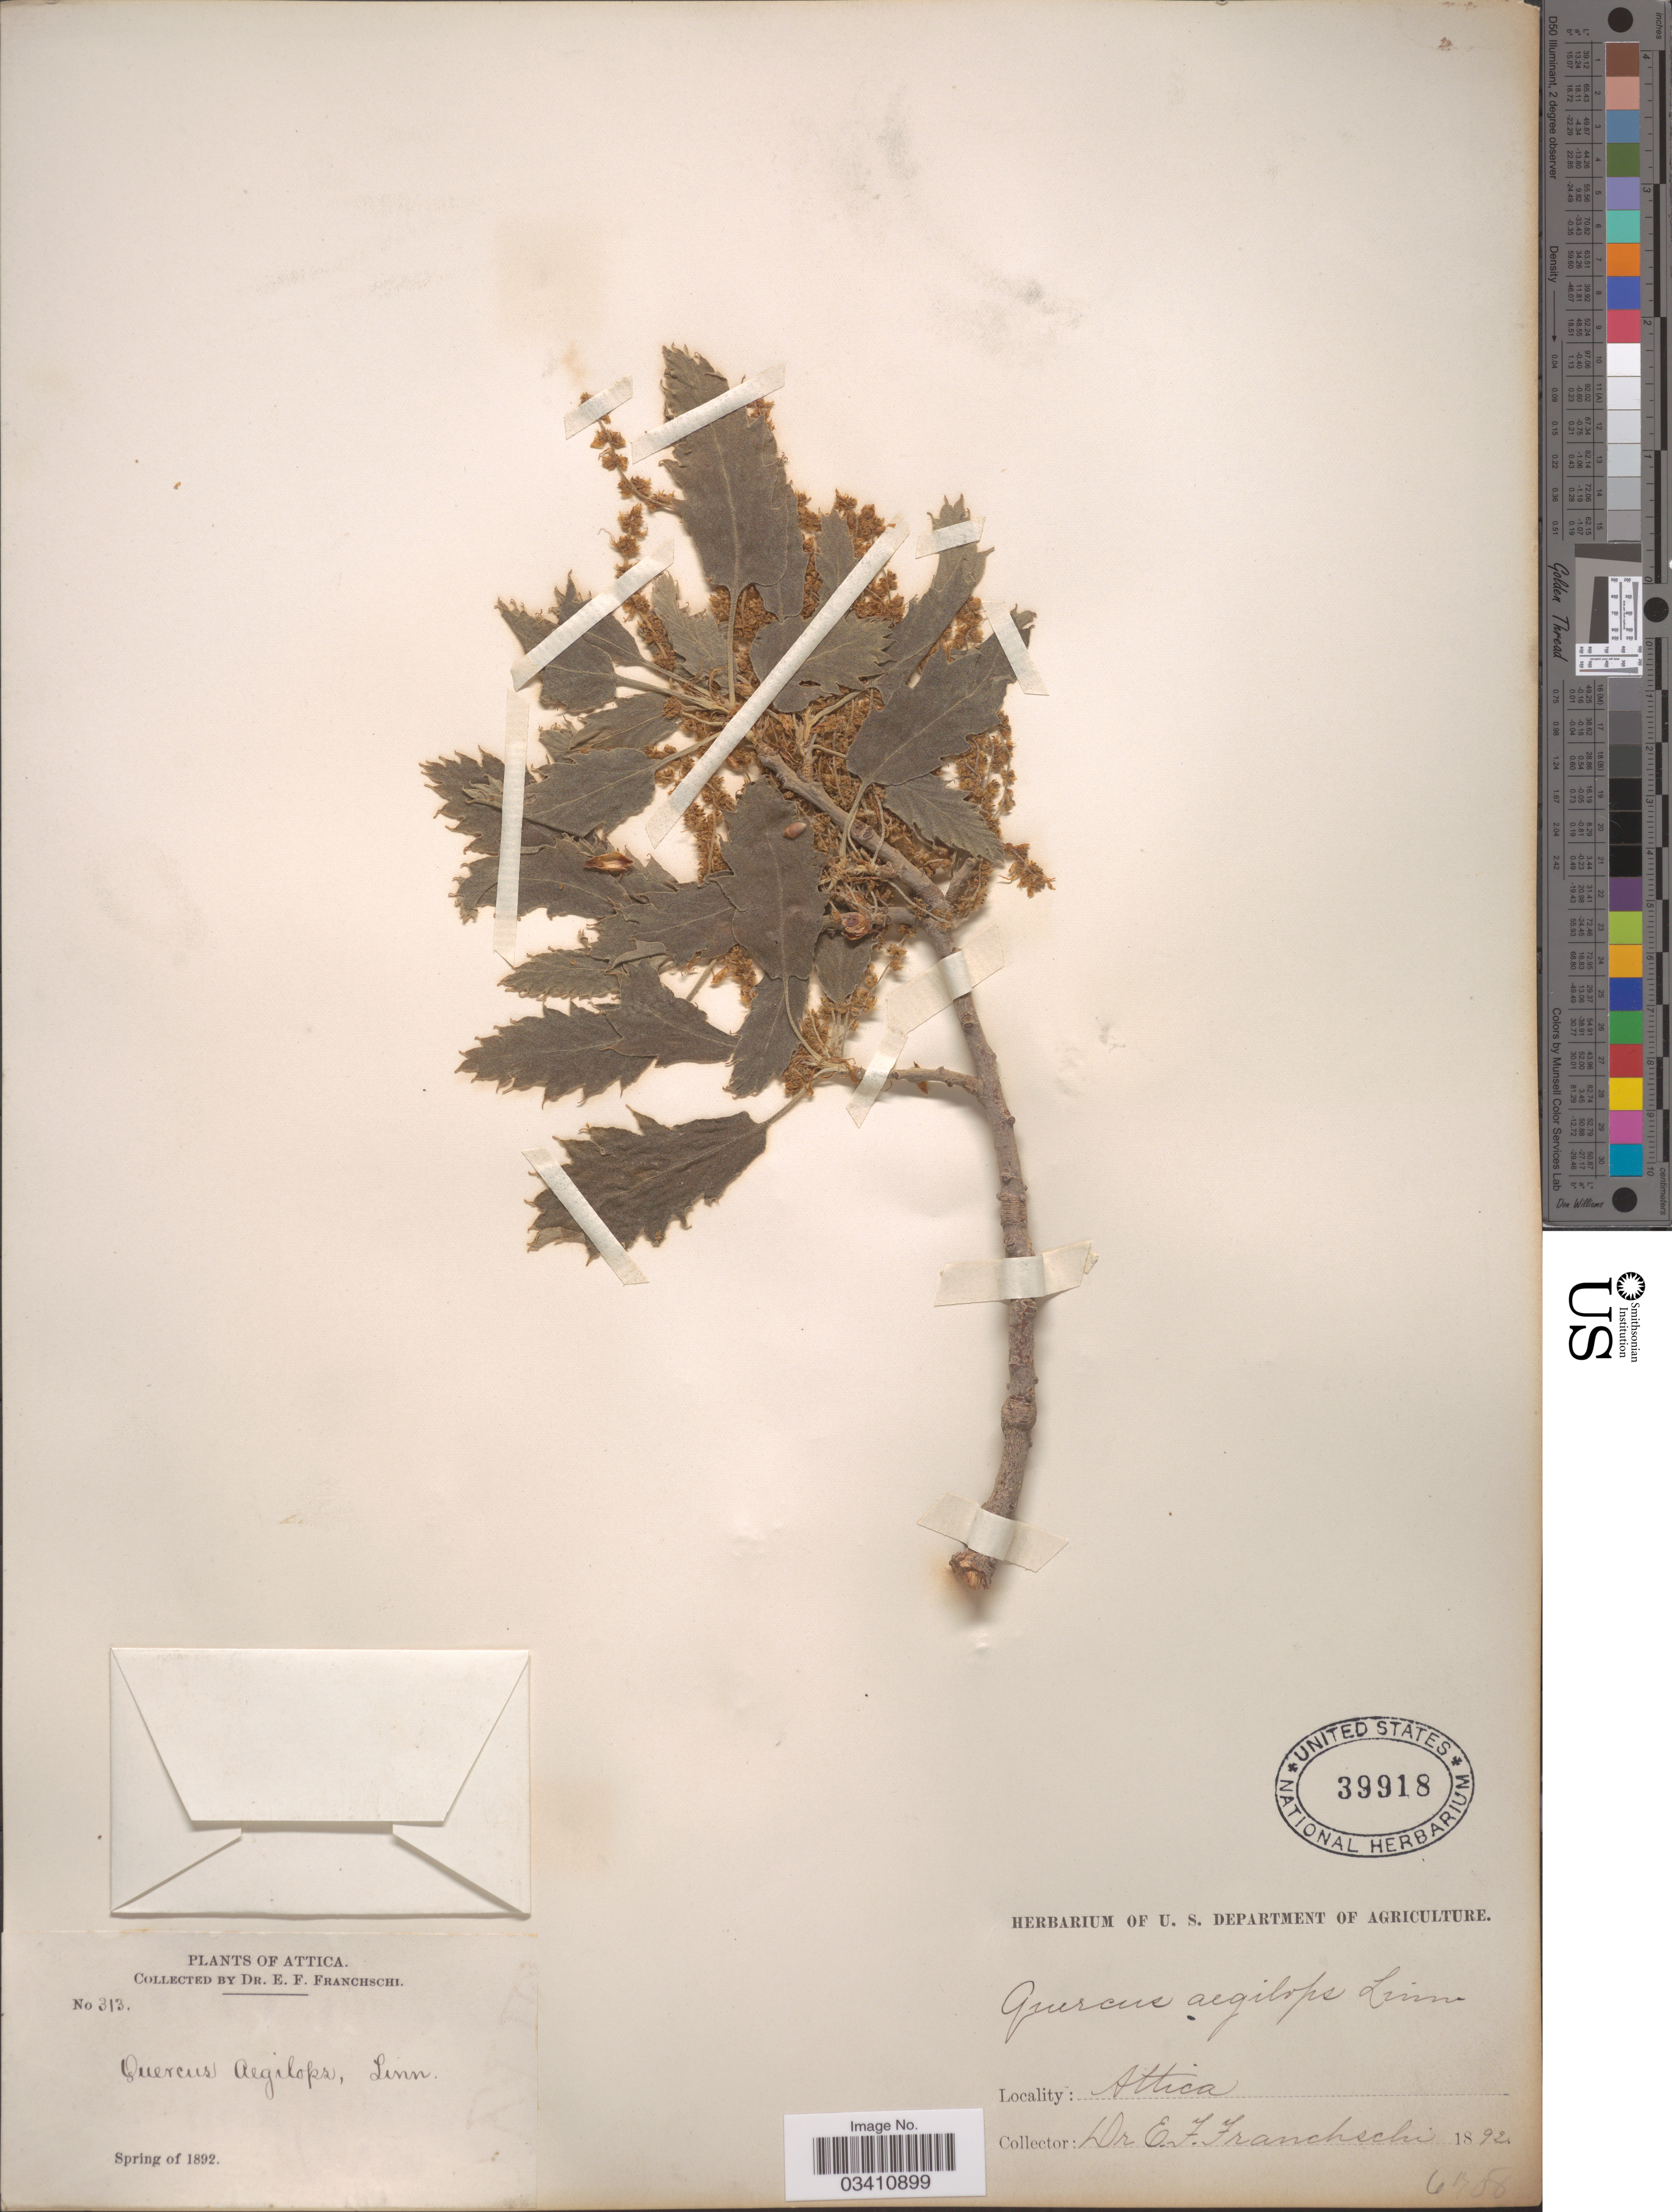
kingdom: Plantae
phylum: Tracheophyta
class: Magnoliopsida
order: Fagales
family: Fagaceae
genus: Quercus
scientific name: Quercus aegilops L., nom. illeg.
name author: L.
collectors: E. Franchschi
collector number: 313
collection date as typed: Spring of 1892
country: Greece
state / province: Attica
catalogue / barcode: US 39918